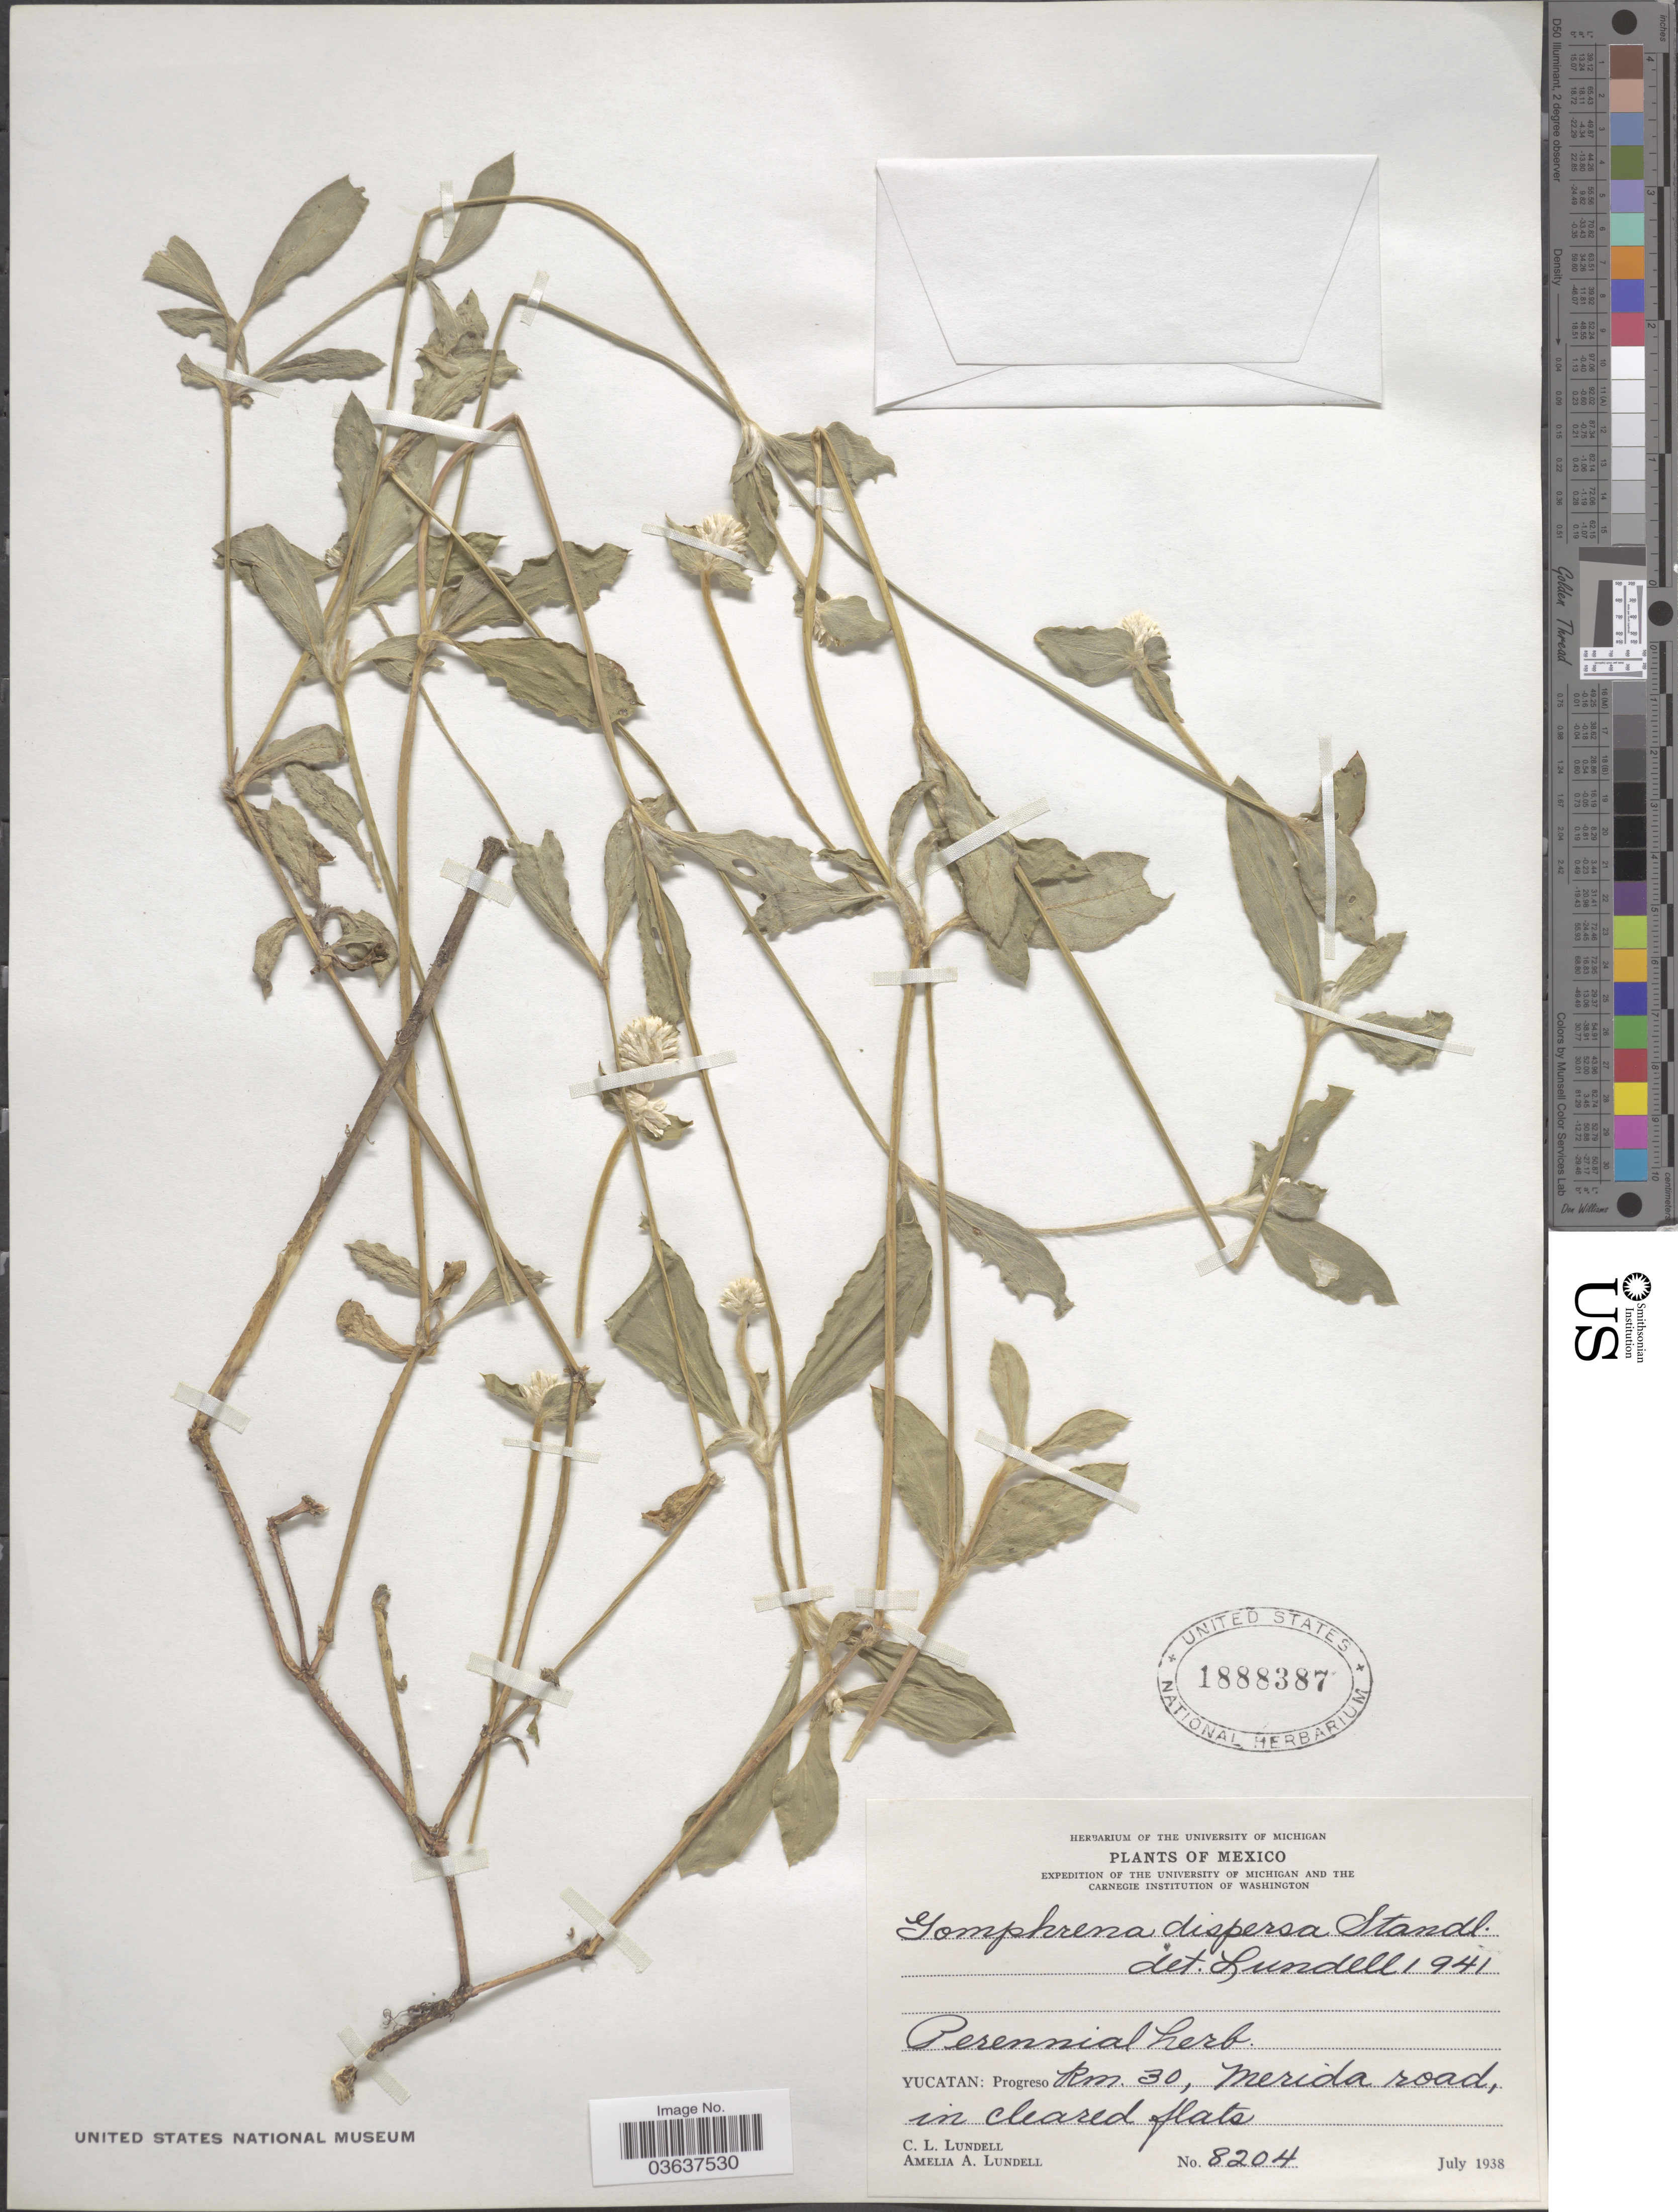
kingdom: Plantae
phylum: Tracheophyta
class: Magnoliopsida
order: Caryophyllales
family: Amaranthaceae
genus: Gomphrena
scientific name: Gomphrena dispersa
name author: Standl.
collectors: C. L. Lundell & A. A. Lundell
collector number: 8204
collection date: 1938-07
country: Mexico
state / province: Yucatán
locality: Progreso km. 30, Merida road.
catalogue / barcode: US 1888387